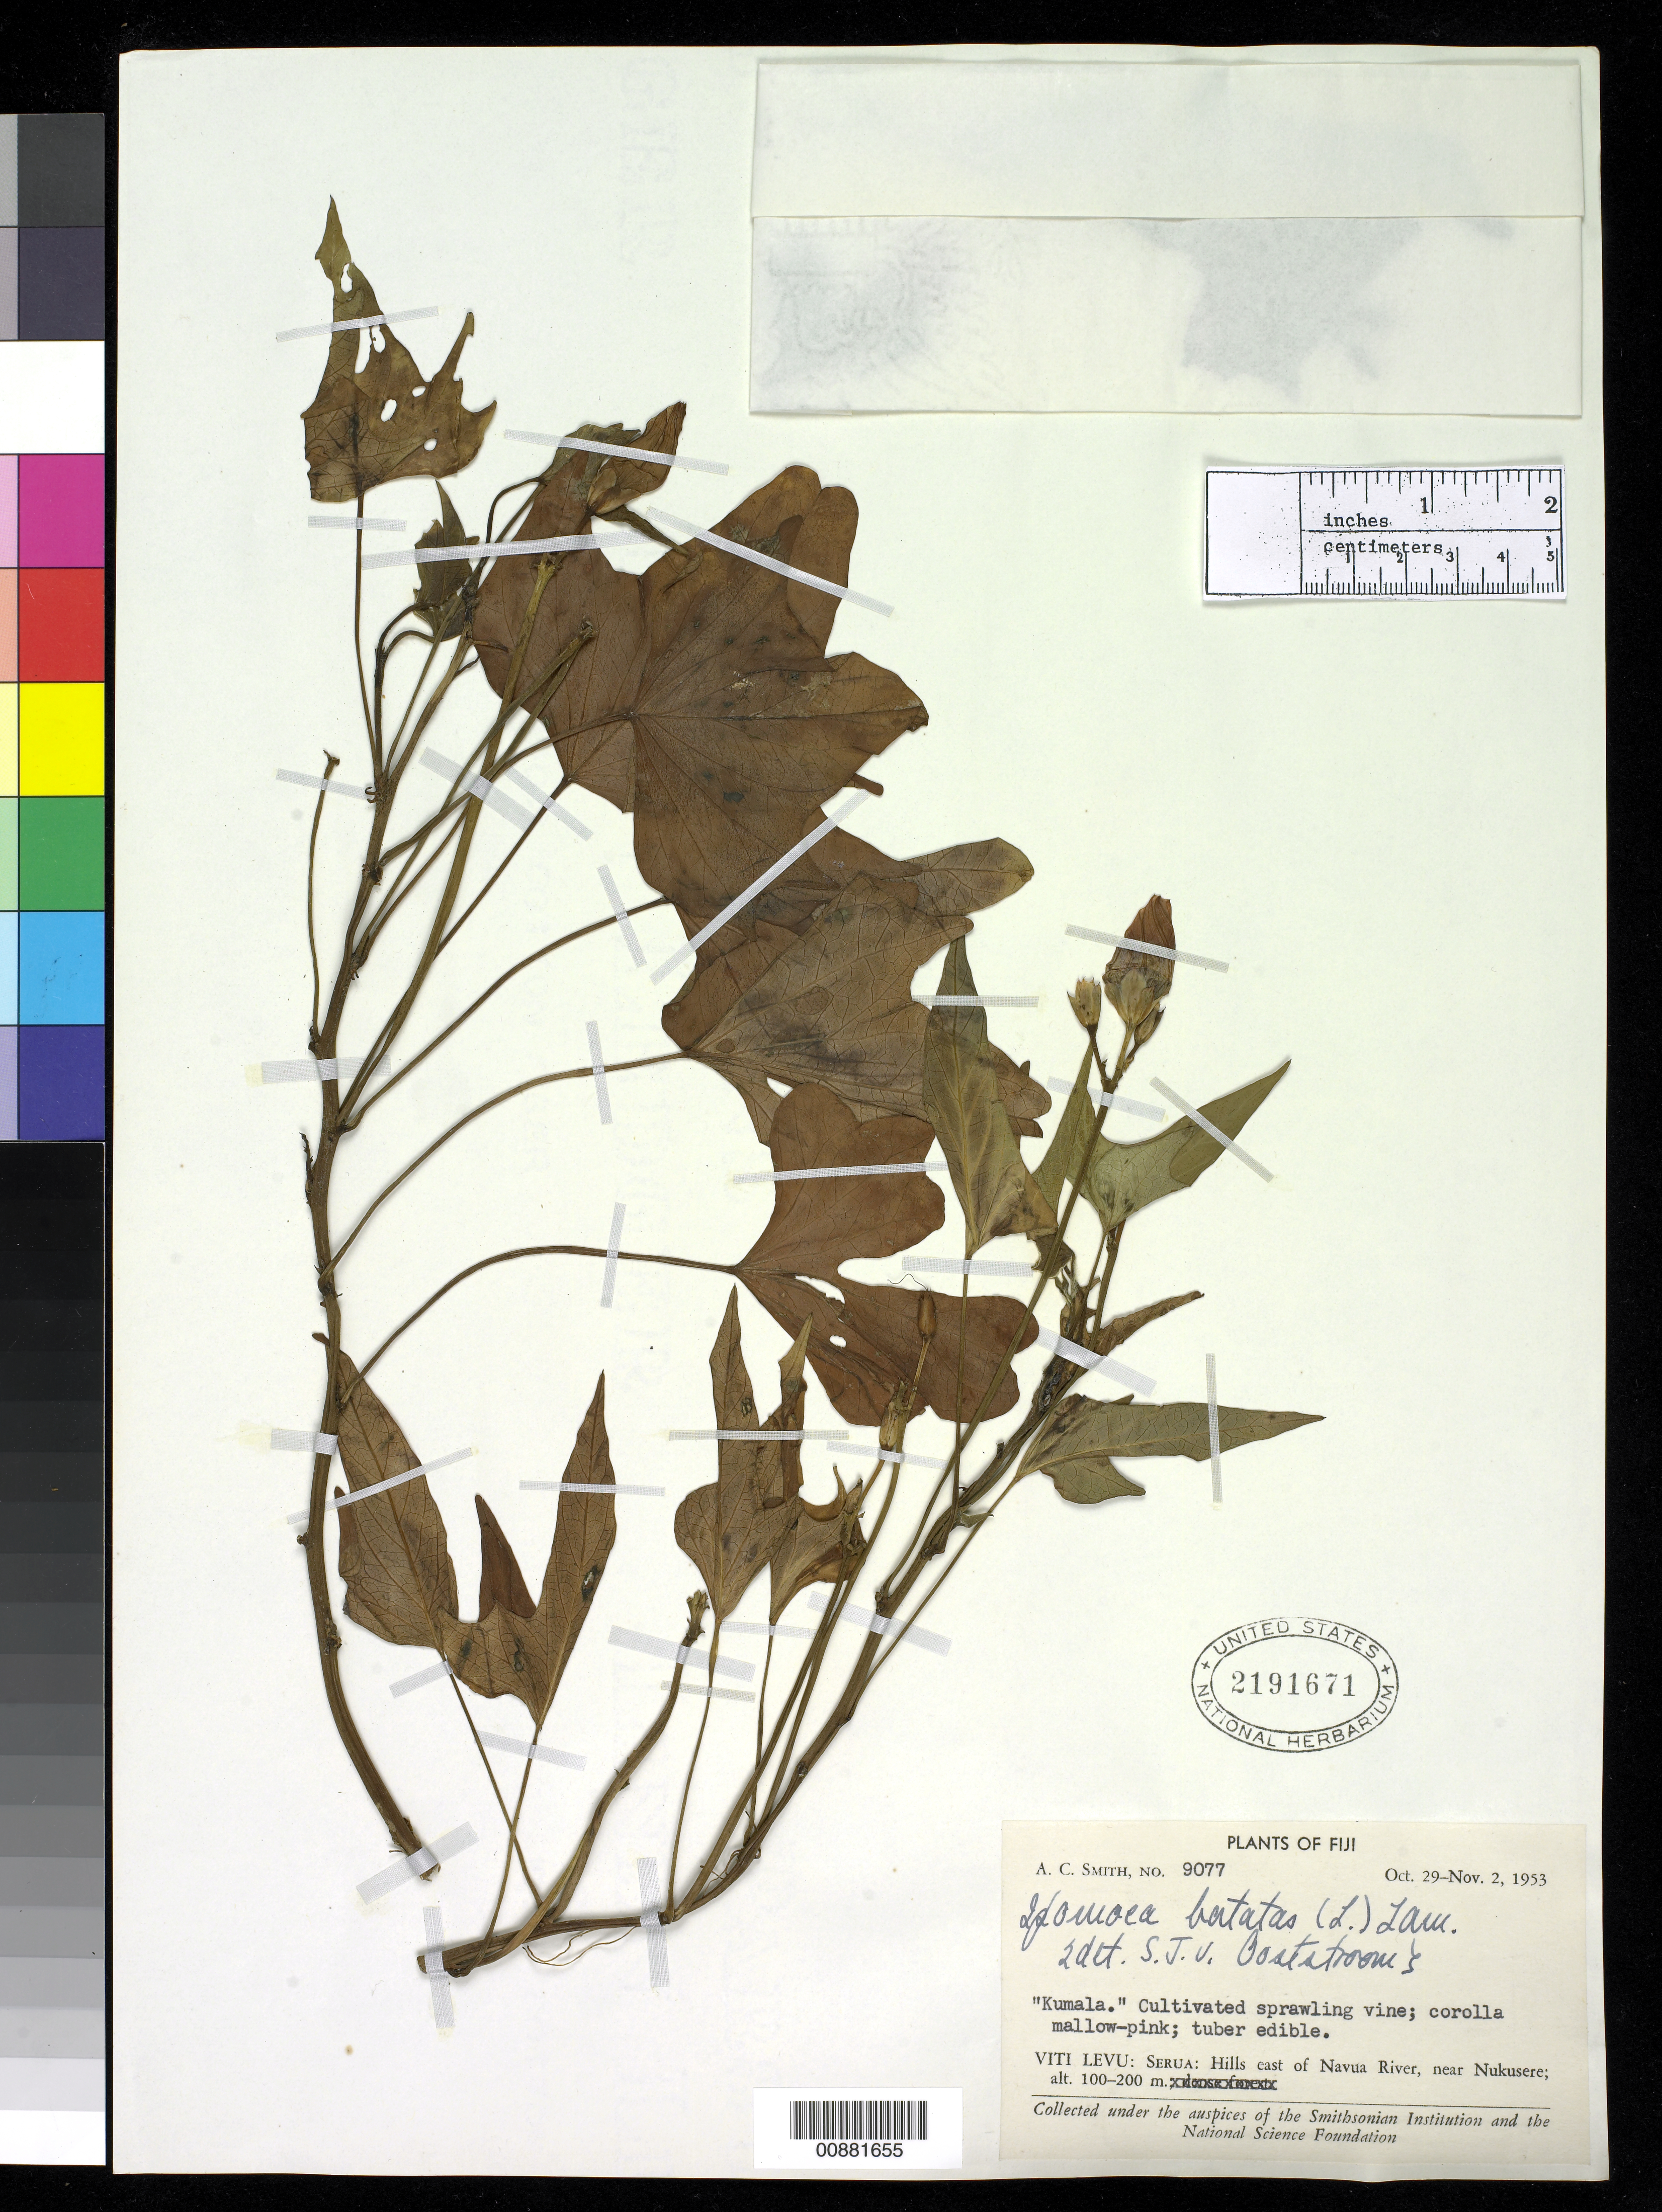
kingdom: Plantae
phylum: Tracheophyta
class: Magnoliopsida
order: Solanales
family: Convolvulaceae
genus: Ipomoea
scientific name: Ipomoea batatas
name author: (L.) Lam.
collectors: C. A. Smith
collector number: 9077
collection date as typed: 29 Oct 1953 to 02 Nov 1953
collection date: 1953-10-29/1953-11-02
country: Fiji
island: Vanua Levu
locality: Serua, hills E of Navua River, near Nukusere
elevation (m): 100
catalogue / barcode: US 2191671